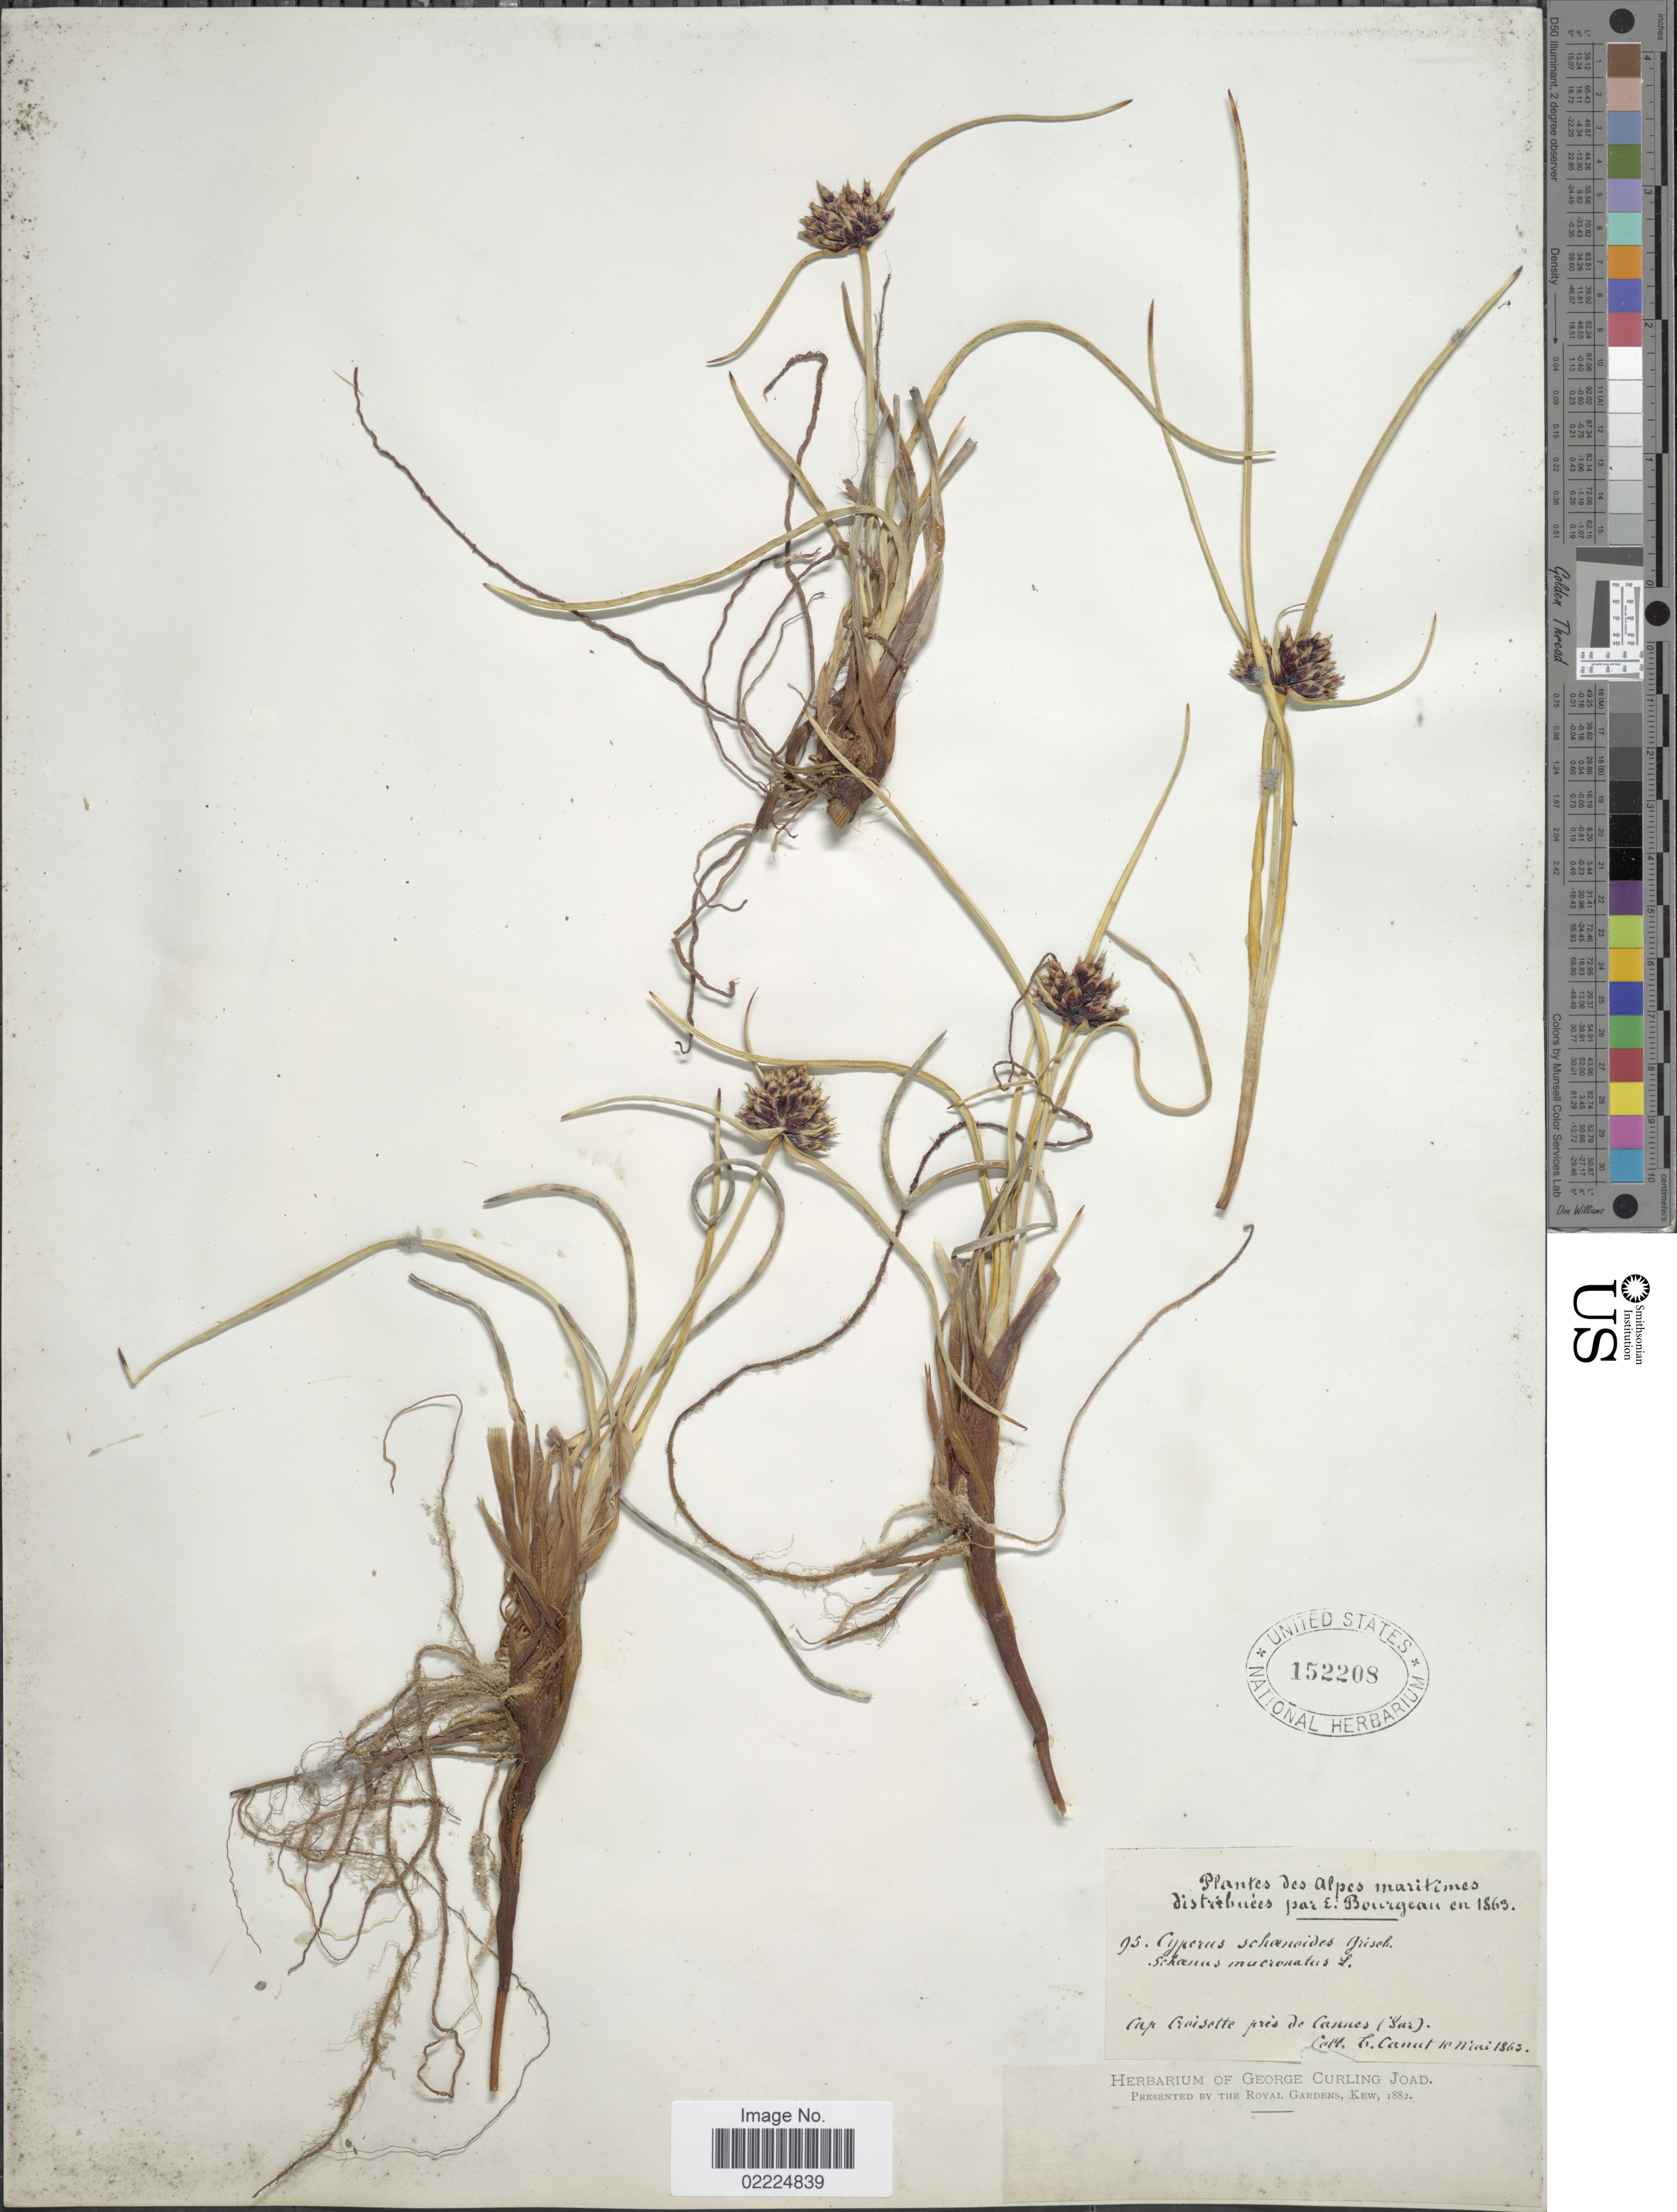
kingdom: Plantae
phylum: Tracheophyta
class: Liliopsida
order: Poales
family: Cyperaceae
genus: Cyperus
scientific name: Cyperus capitatus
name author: Vand.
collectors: T. Canut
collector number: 95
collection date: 1863-05-10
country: France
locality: Cap Cruisette pres de Cannes (Var.) Alpes maritimes.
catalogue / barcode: US 152208